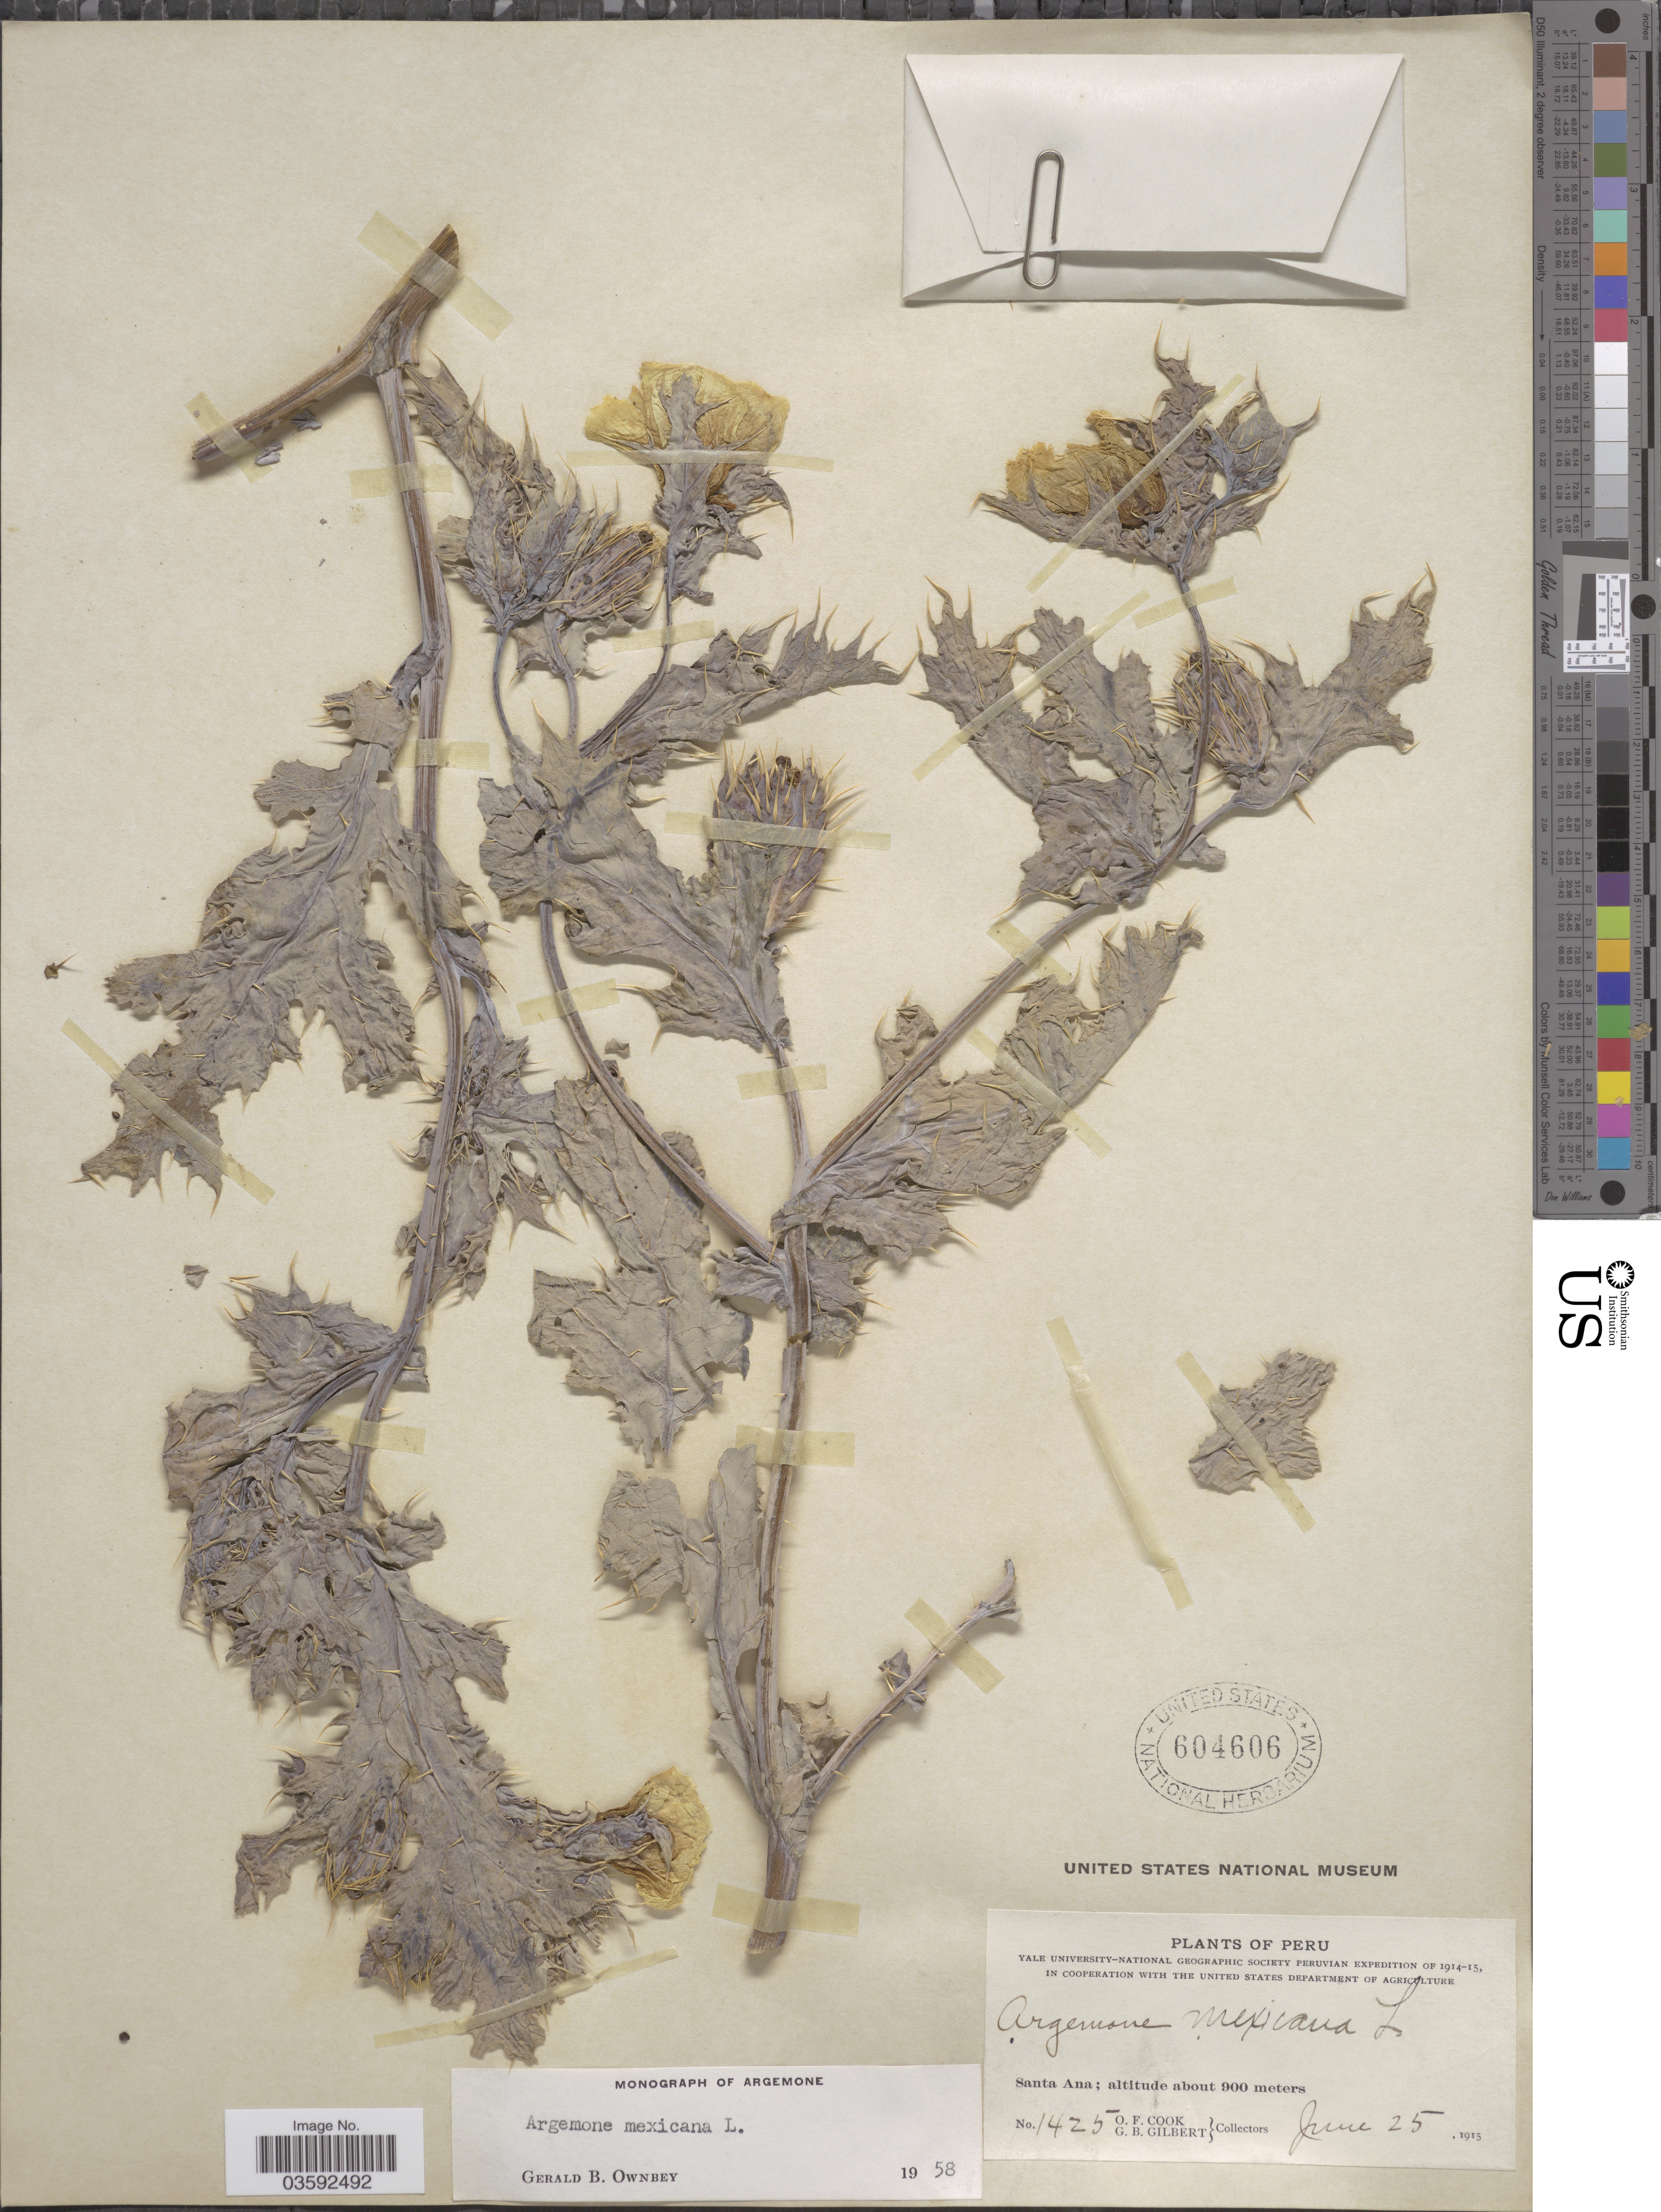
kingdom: Plantae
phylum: Tracheophyta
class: Magnoliopsida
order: Ranunculales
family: Papaveraceae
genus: Argemone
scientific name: Argemone mexicana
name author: L.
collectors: O. F. Cook & G. B. Gilbert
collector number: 1425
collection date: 1915-06-25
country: Peru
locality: Santa Ana.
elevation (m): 900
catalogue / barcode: US 604606